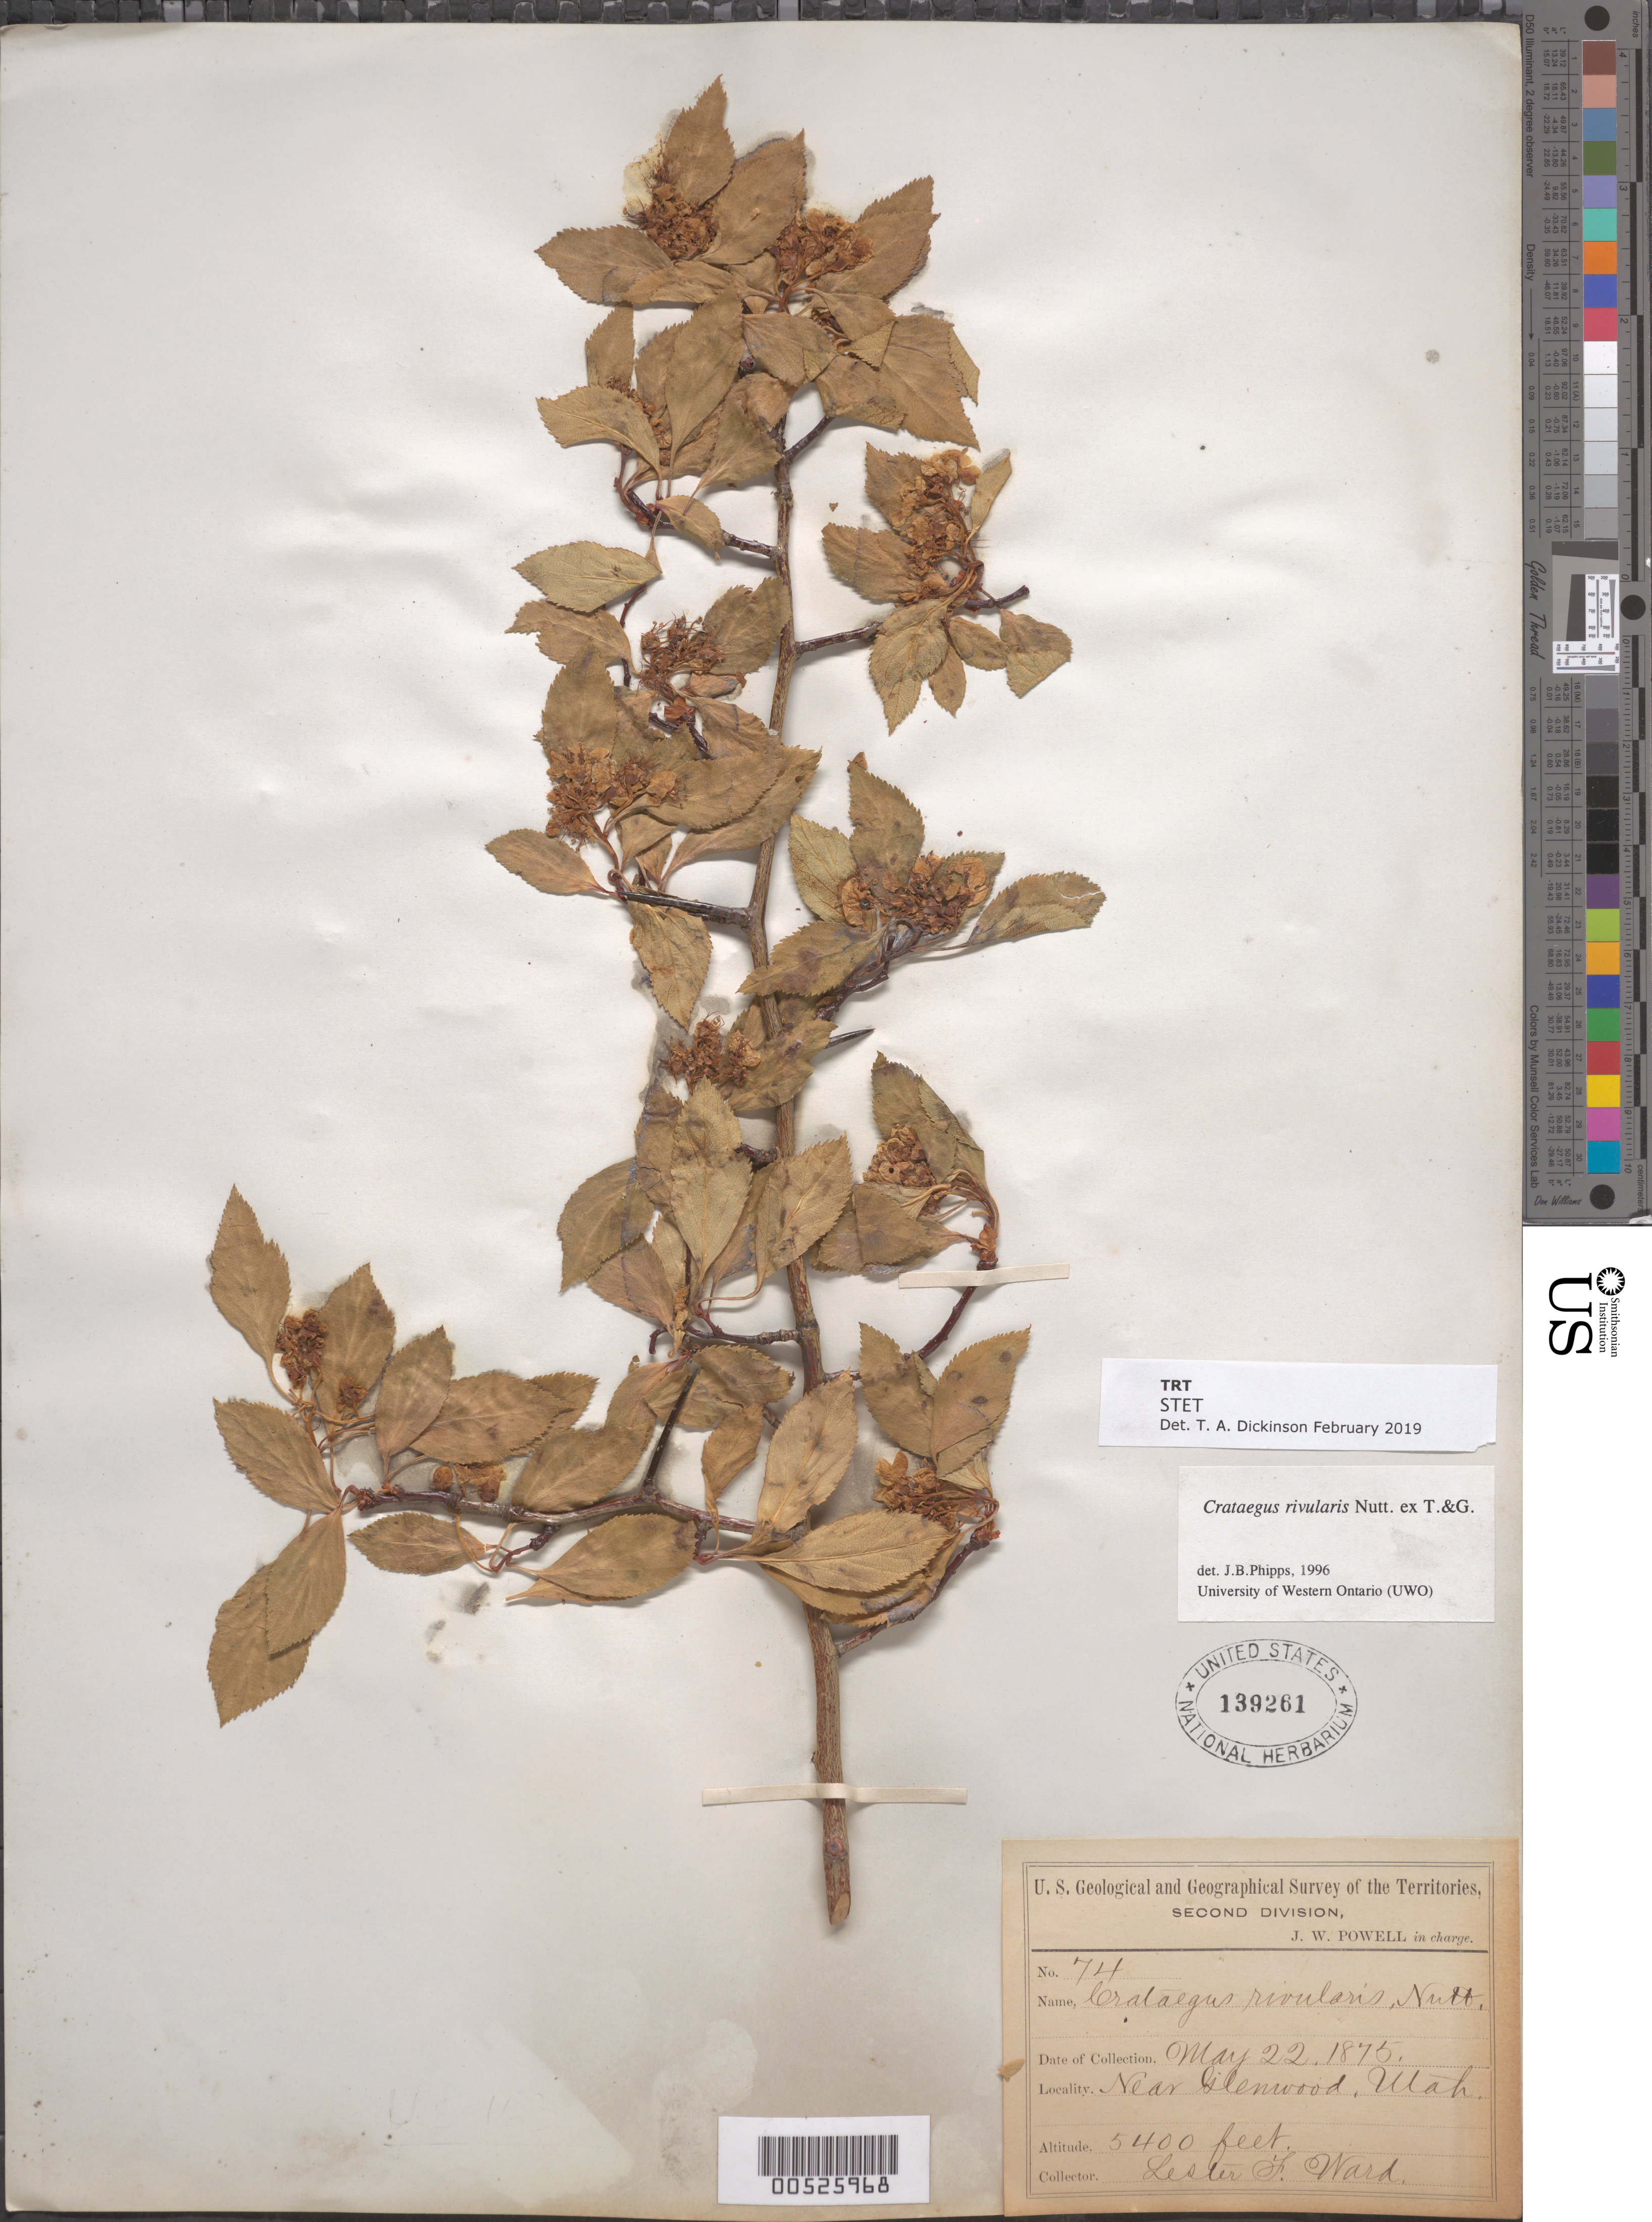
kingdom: Plantae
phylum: Tracheophyta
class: Magnoliopsida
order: Rosales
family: Rosaceae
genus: Crataegus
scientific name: Crataegus rivularis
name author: Nutt.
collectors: L. F. Ward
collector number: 74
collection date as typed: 22 May 1875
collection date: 1875-05-22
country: United States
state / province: Utah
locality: Near Glenwood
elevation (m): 1645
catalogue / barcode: US 139261